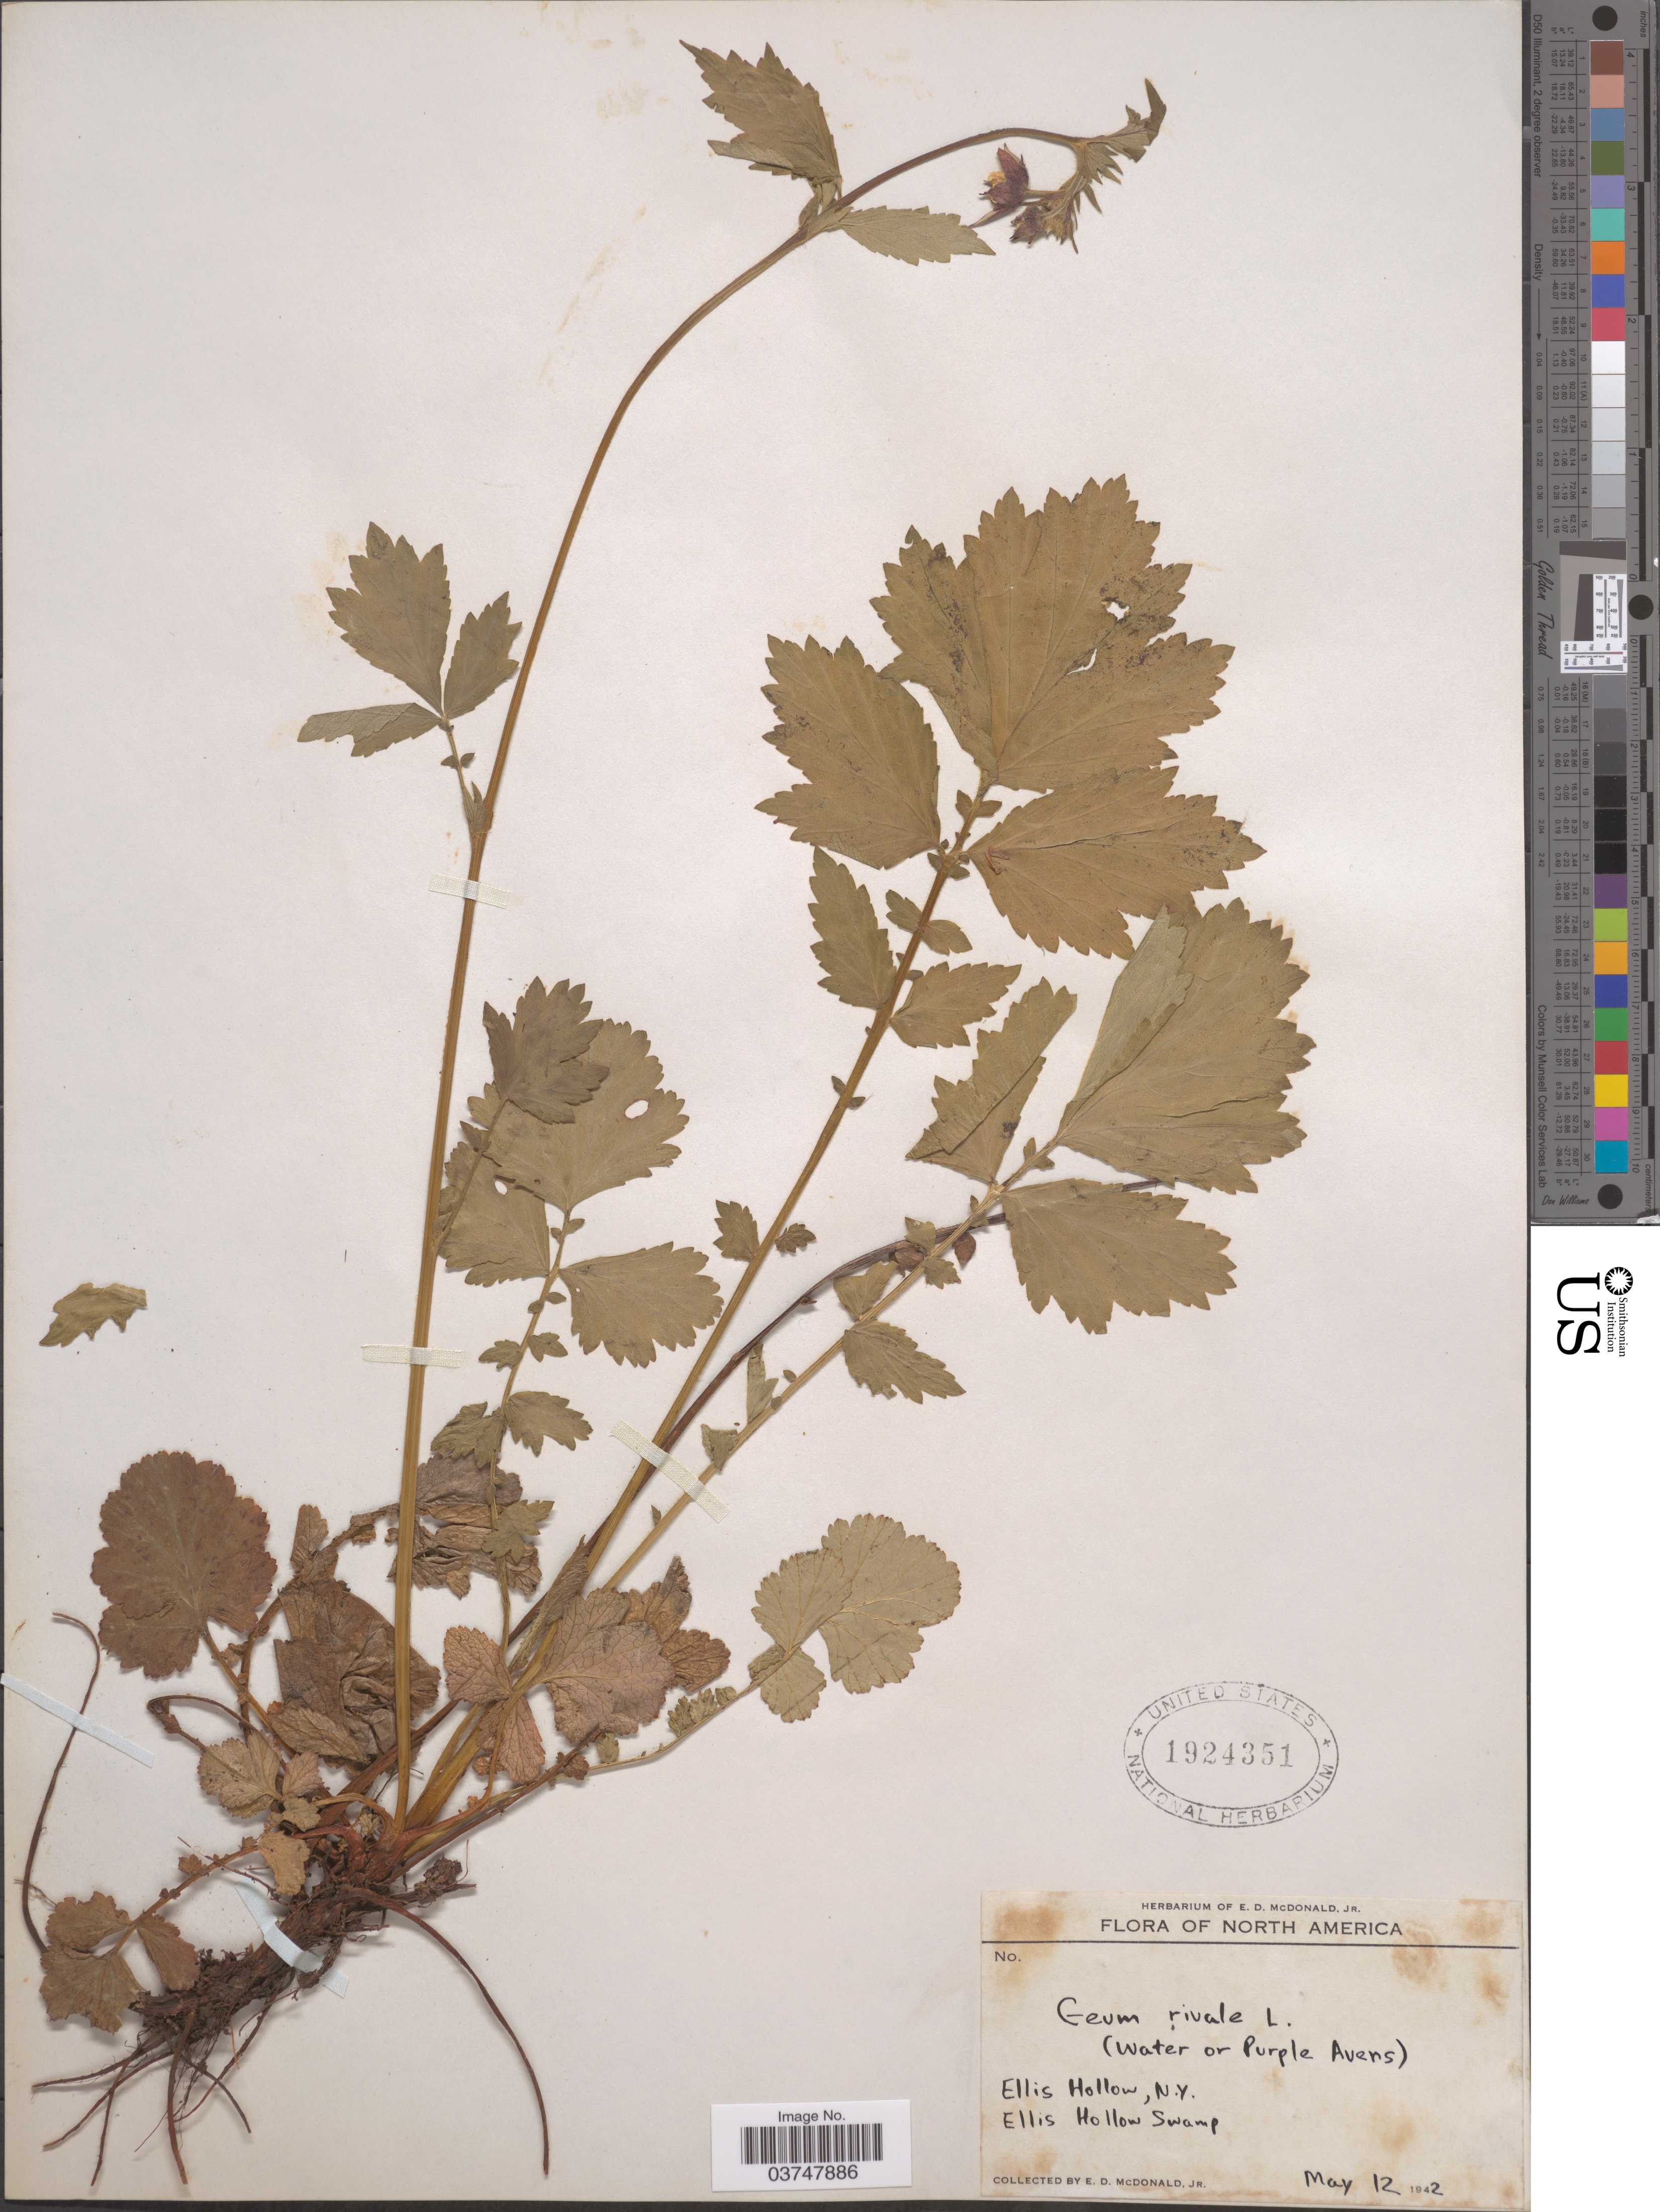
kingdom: Plantae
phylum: Tracheophyta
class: Magnoliopsida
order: Rosales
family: Rosaceae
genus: Geum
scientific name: Geum rivale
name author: L.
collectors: E. D. McDonald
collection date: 1942-05-12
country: United States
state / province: New York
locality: Ellis Hollow. Ellis Hollow Swamp.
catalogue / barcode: US 1924351